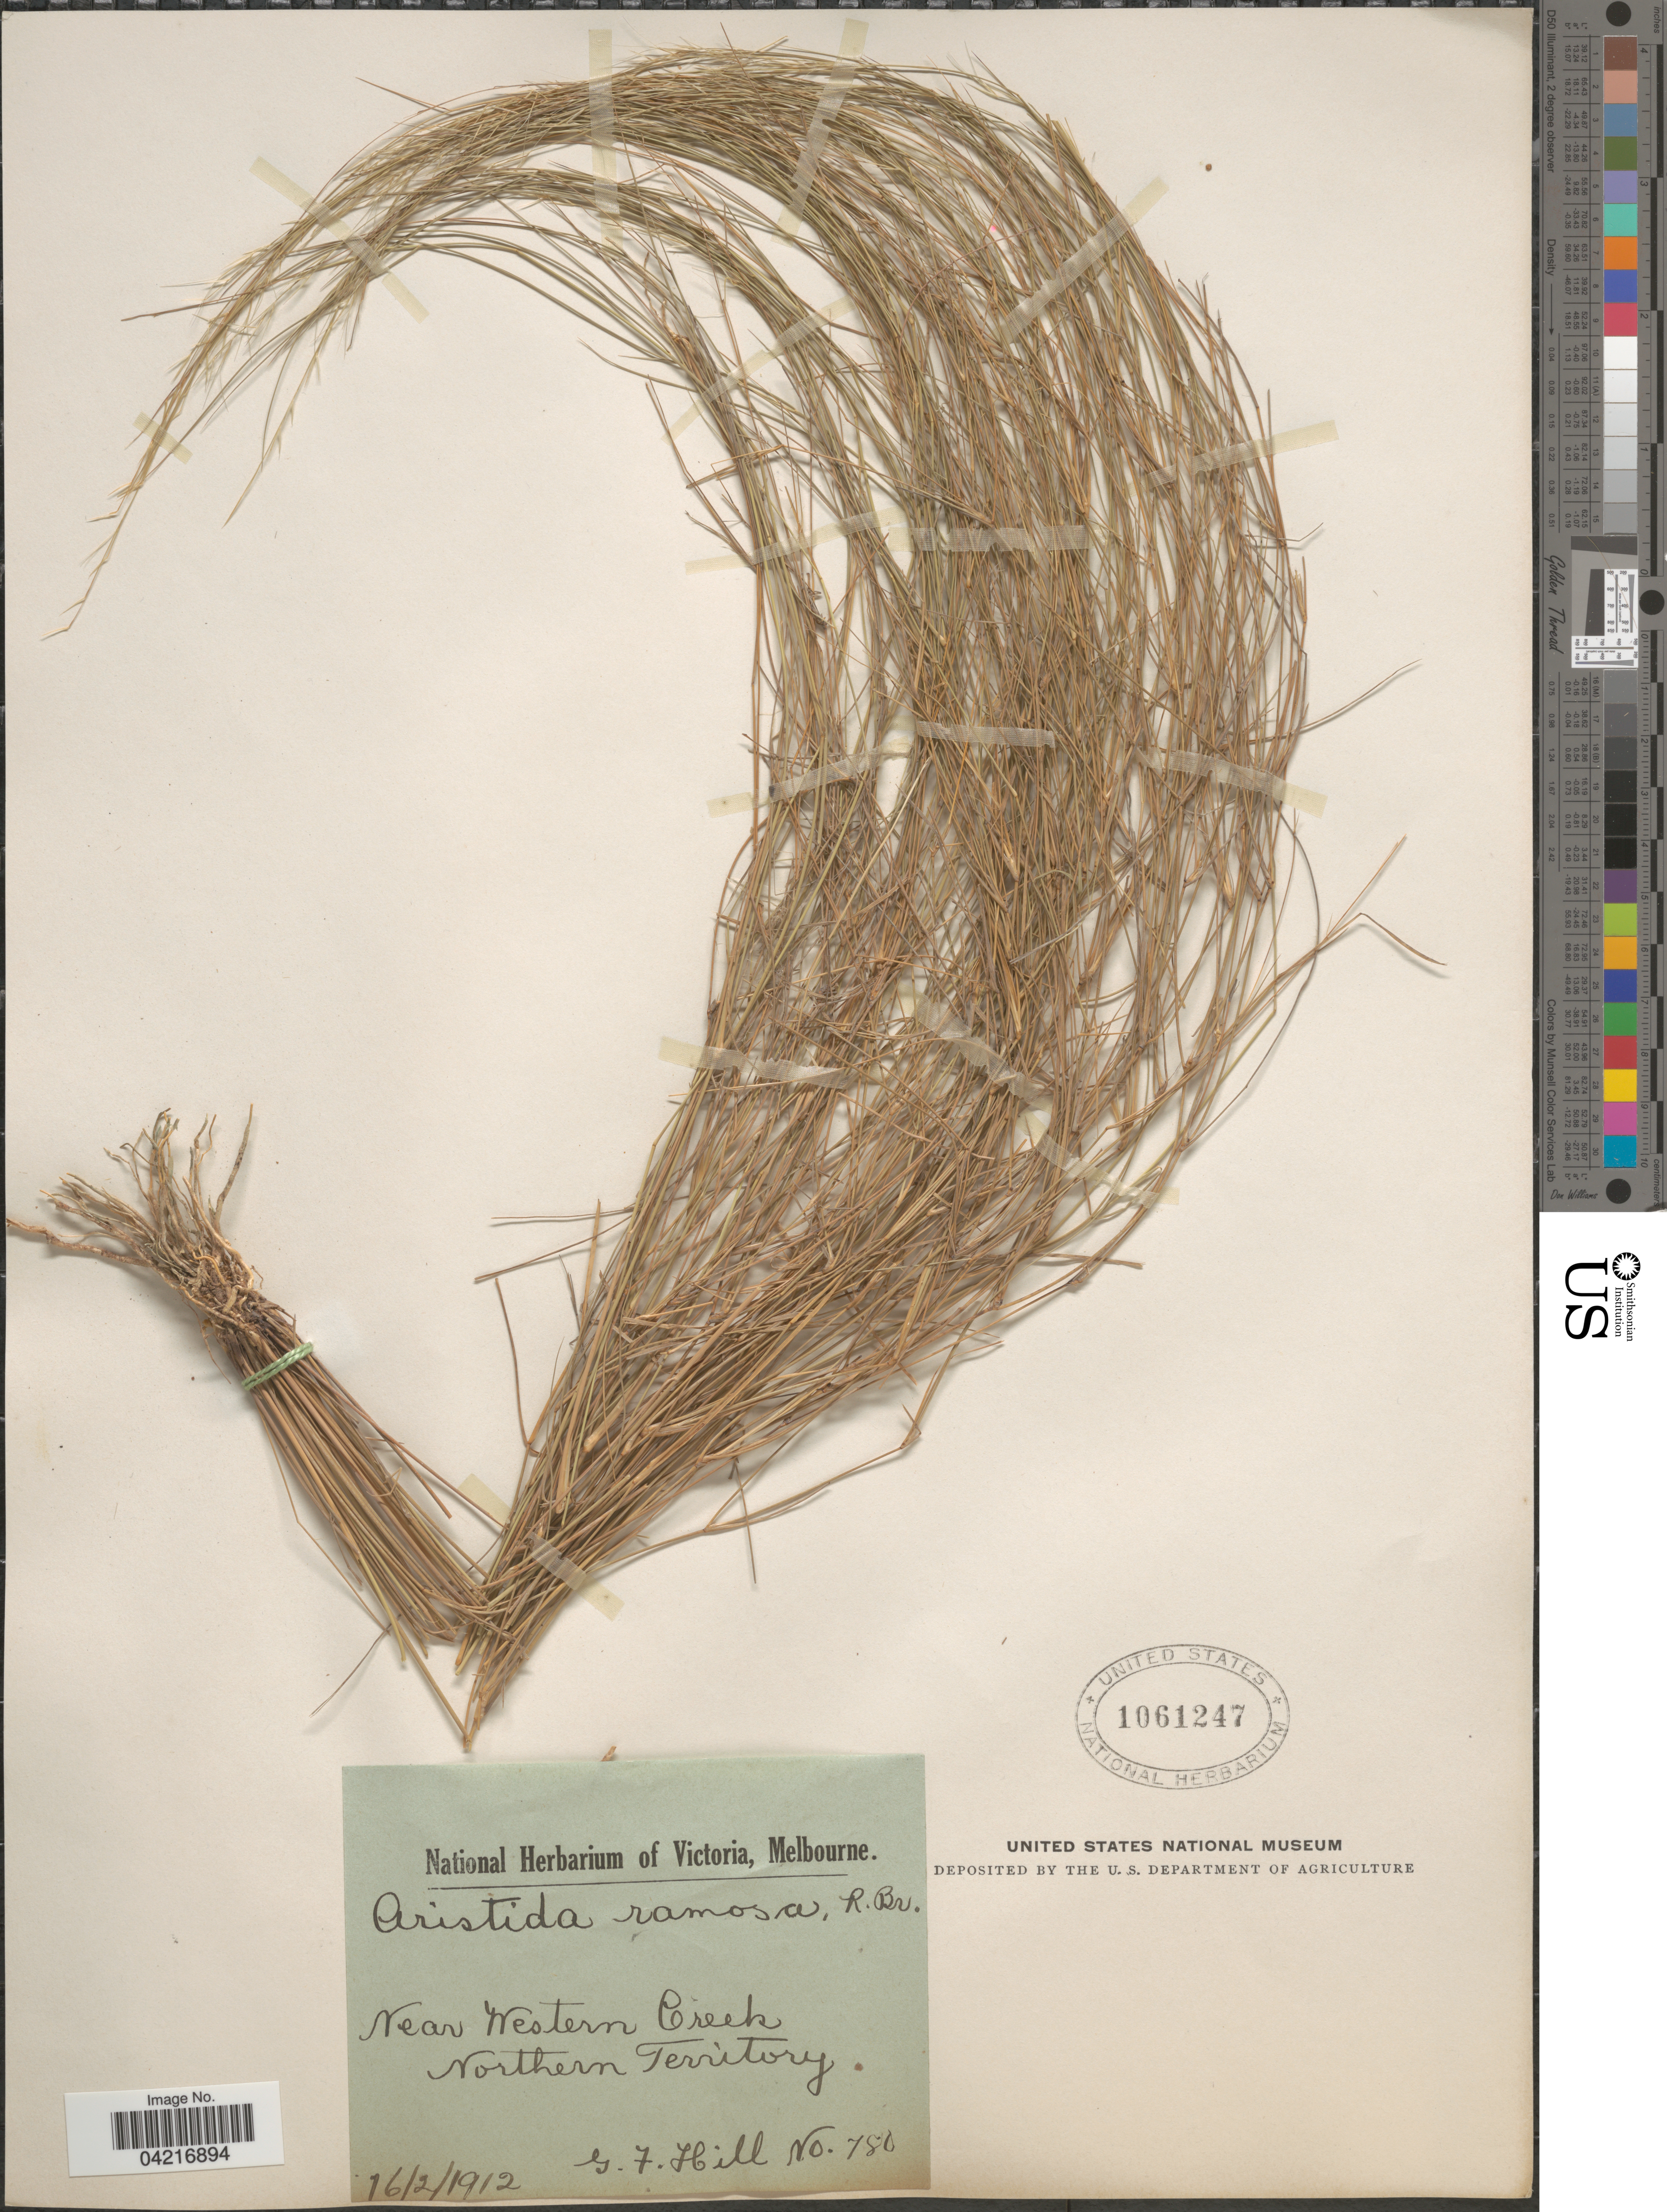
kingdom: Plantae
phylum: Tracheophyta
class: Liliopsida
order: Poales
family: Poaceae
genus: Aristida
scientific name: Aristida ramosa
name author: R. Br.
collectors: G. Hill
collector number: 780*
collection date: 1912-02-16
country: Australia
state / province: Northern Territory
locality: Near Western Creek.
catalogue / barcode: US 1061247